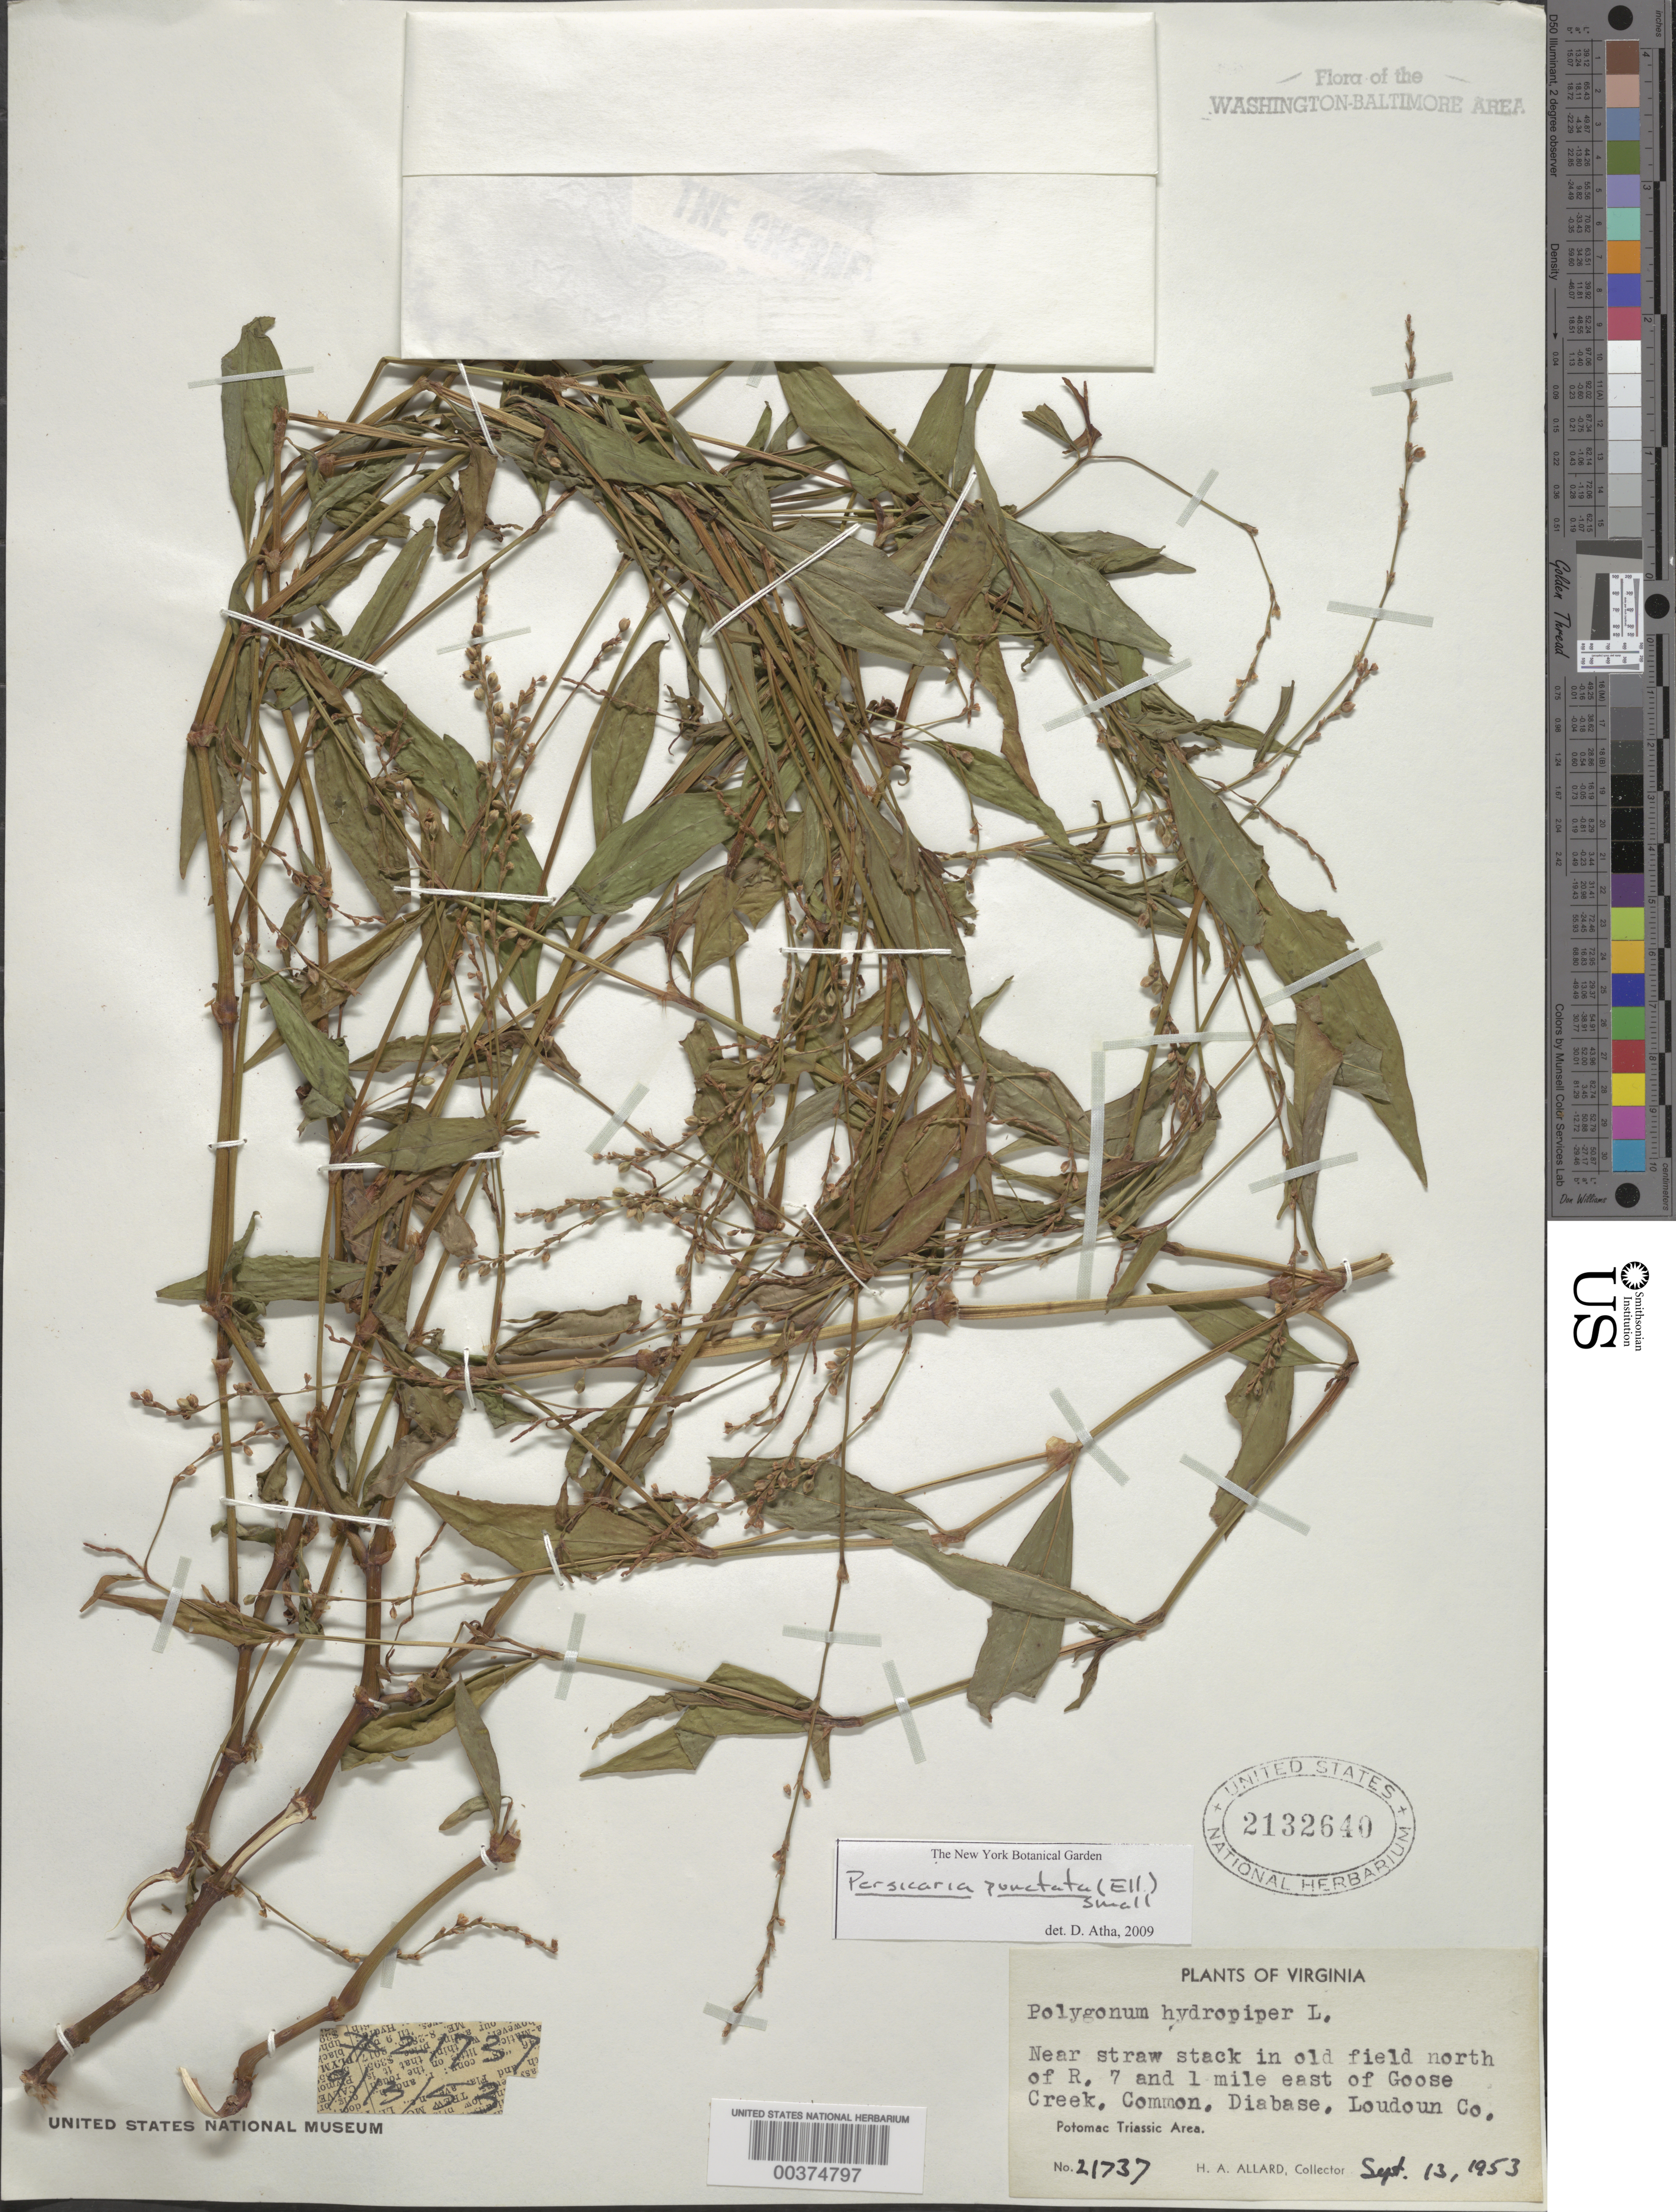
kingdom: Plantae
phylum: Tracheophyta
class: Magnoliopsida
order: Caryophyllales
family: Polygonaceae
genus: Persicaria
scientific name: Persicaria punctata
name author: (Elliott) Small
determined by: Atha, D. E.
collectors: H. A. Allard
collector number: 2137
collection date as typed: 13 Sep 1953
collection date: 1953-09-13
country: United States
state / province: Virginia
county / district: Loudoun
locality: N of Rt 7 E of Goose Creek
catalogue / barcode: US 2132640